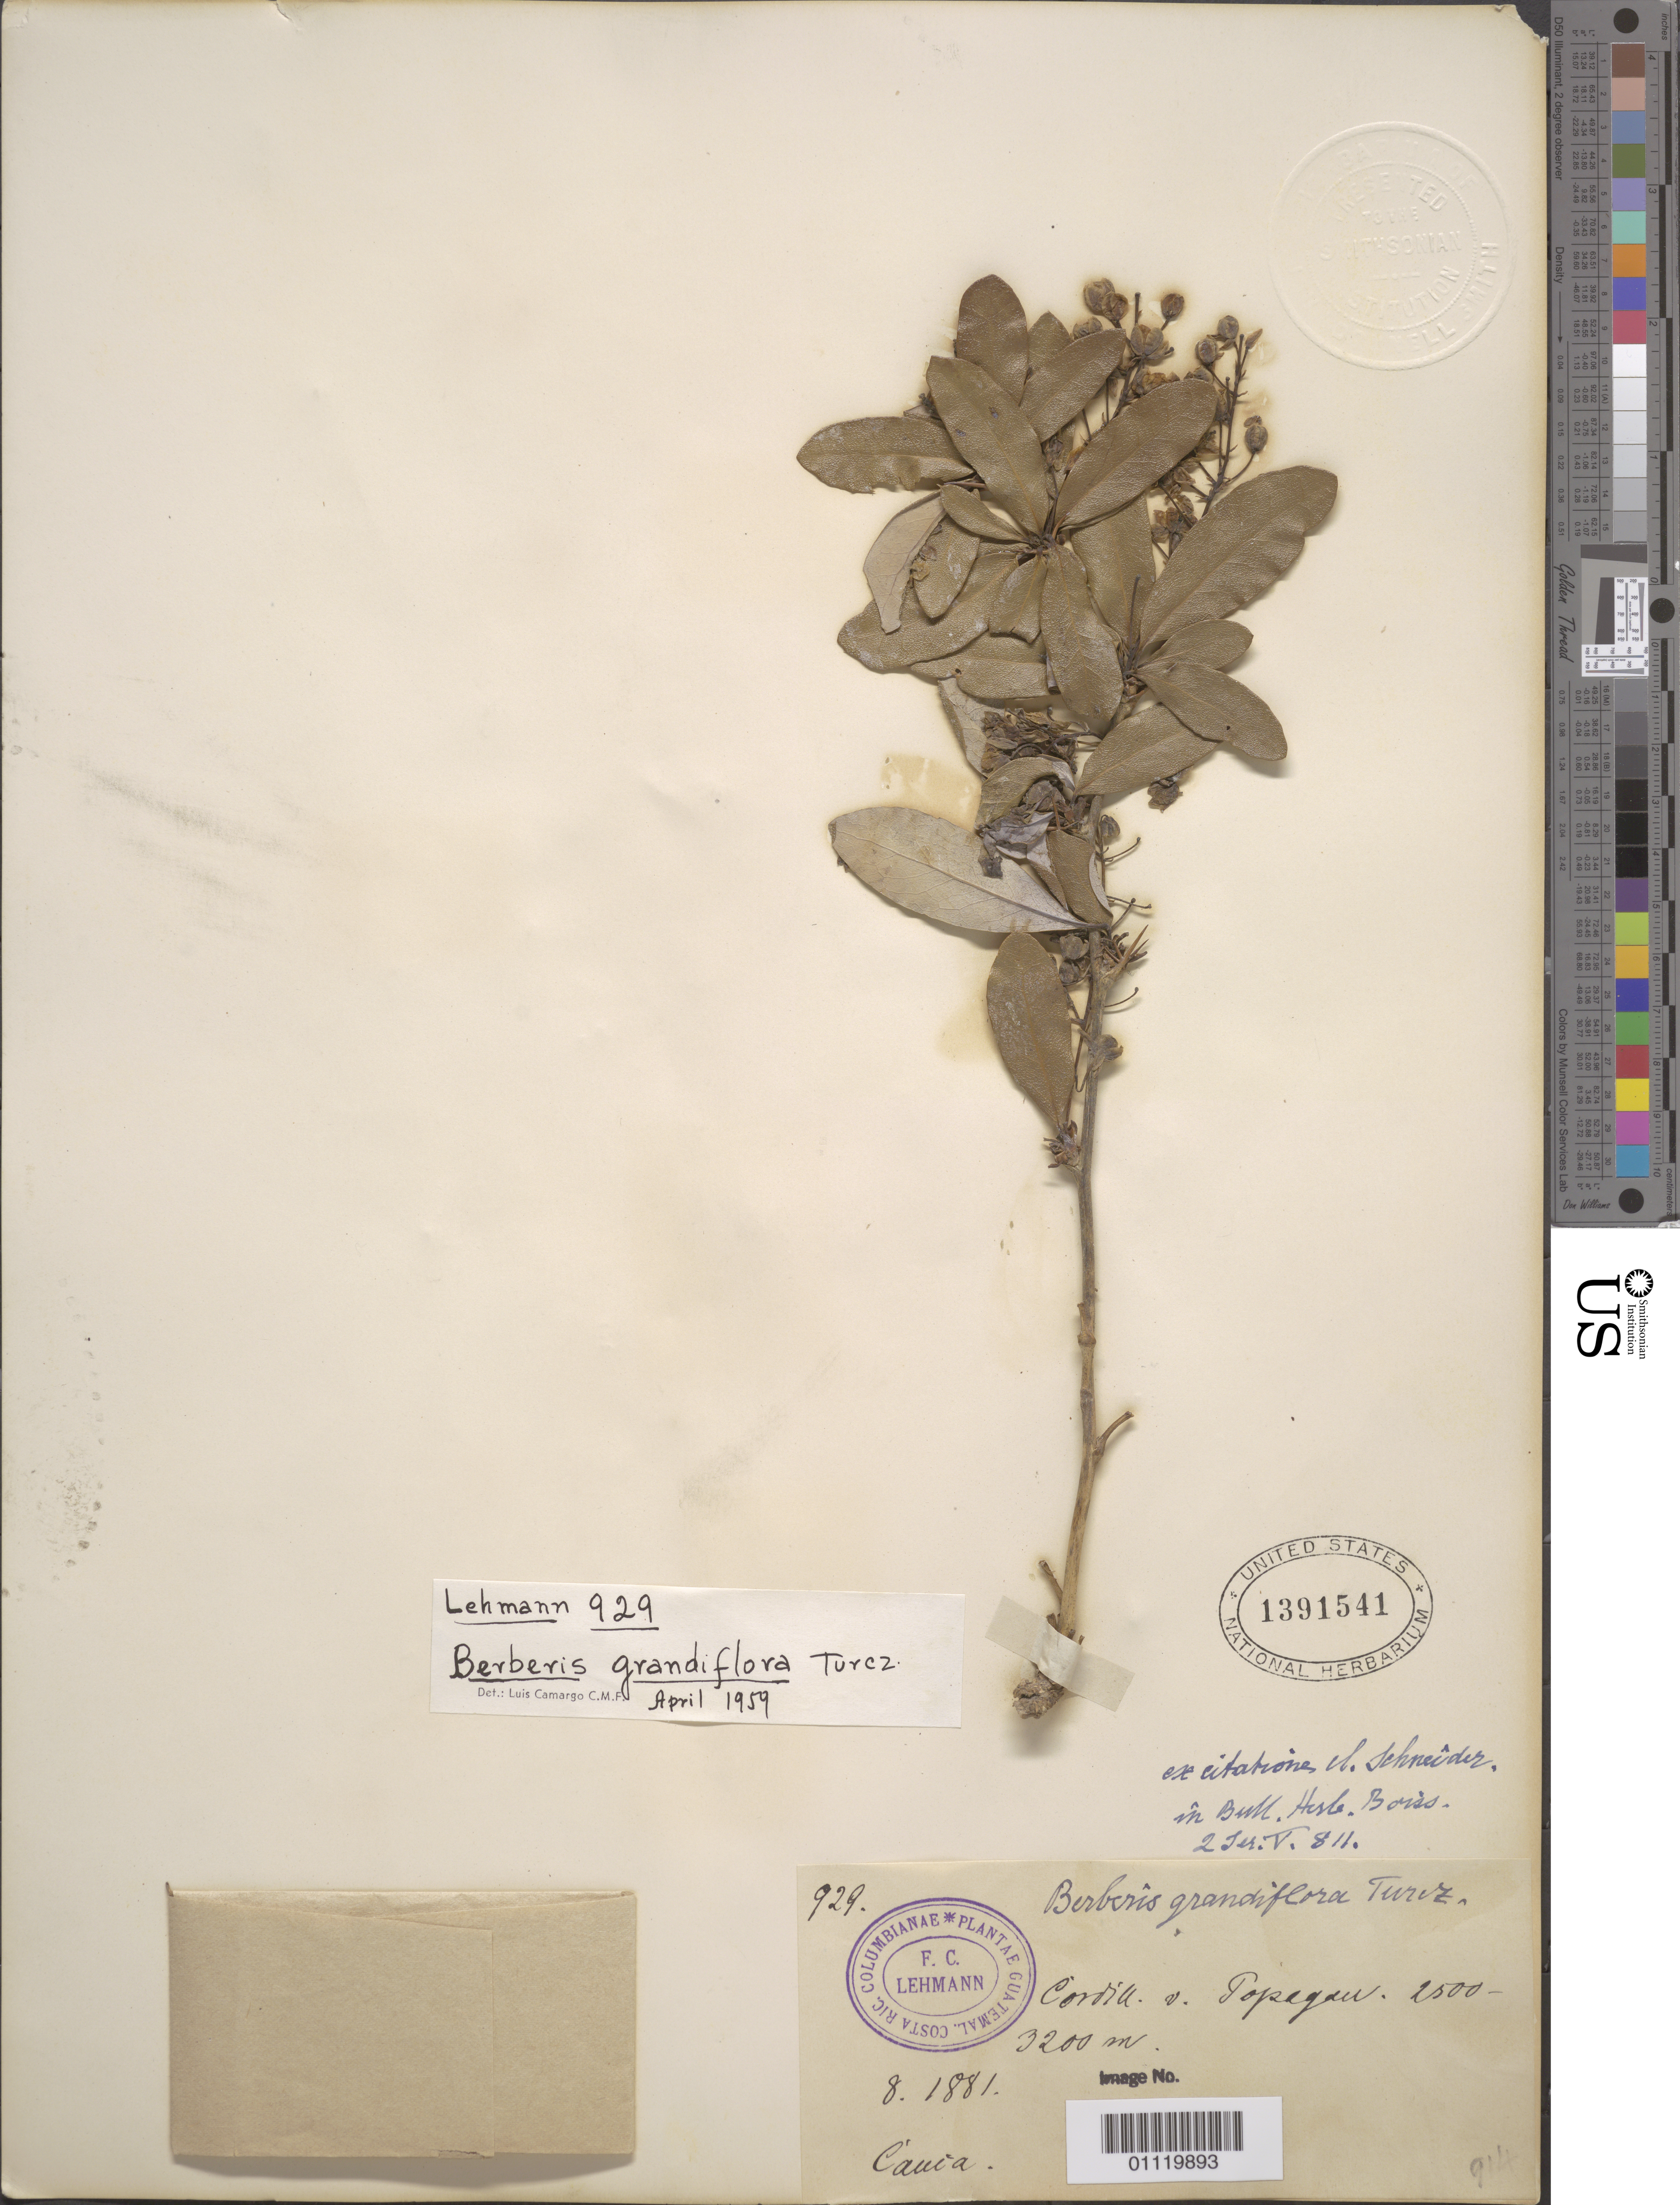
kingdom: Plantae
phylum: Tracheophyta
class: Magnoliopsida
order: Ranunculales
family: Berberidaceae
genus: Berberis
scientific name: Berberis grandiflora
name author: Turcz.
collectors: F. C. Lehmann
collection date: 1881-08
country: Colombia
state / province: Cauca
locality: Possibly Cordillera v. Popayan, meaning Mountain Range on the slopes of Popayan.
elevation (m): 2500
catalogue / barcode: US 1391541